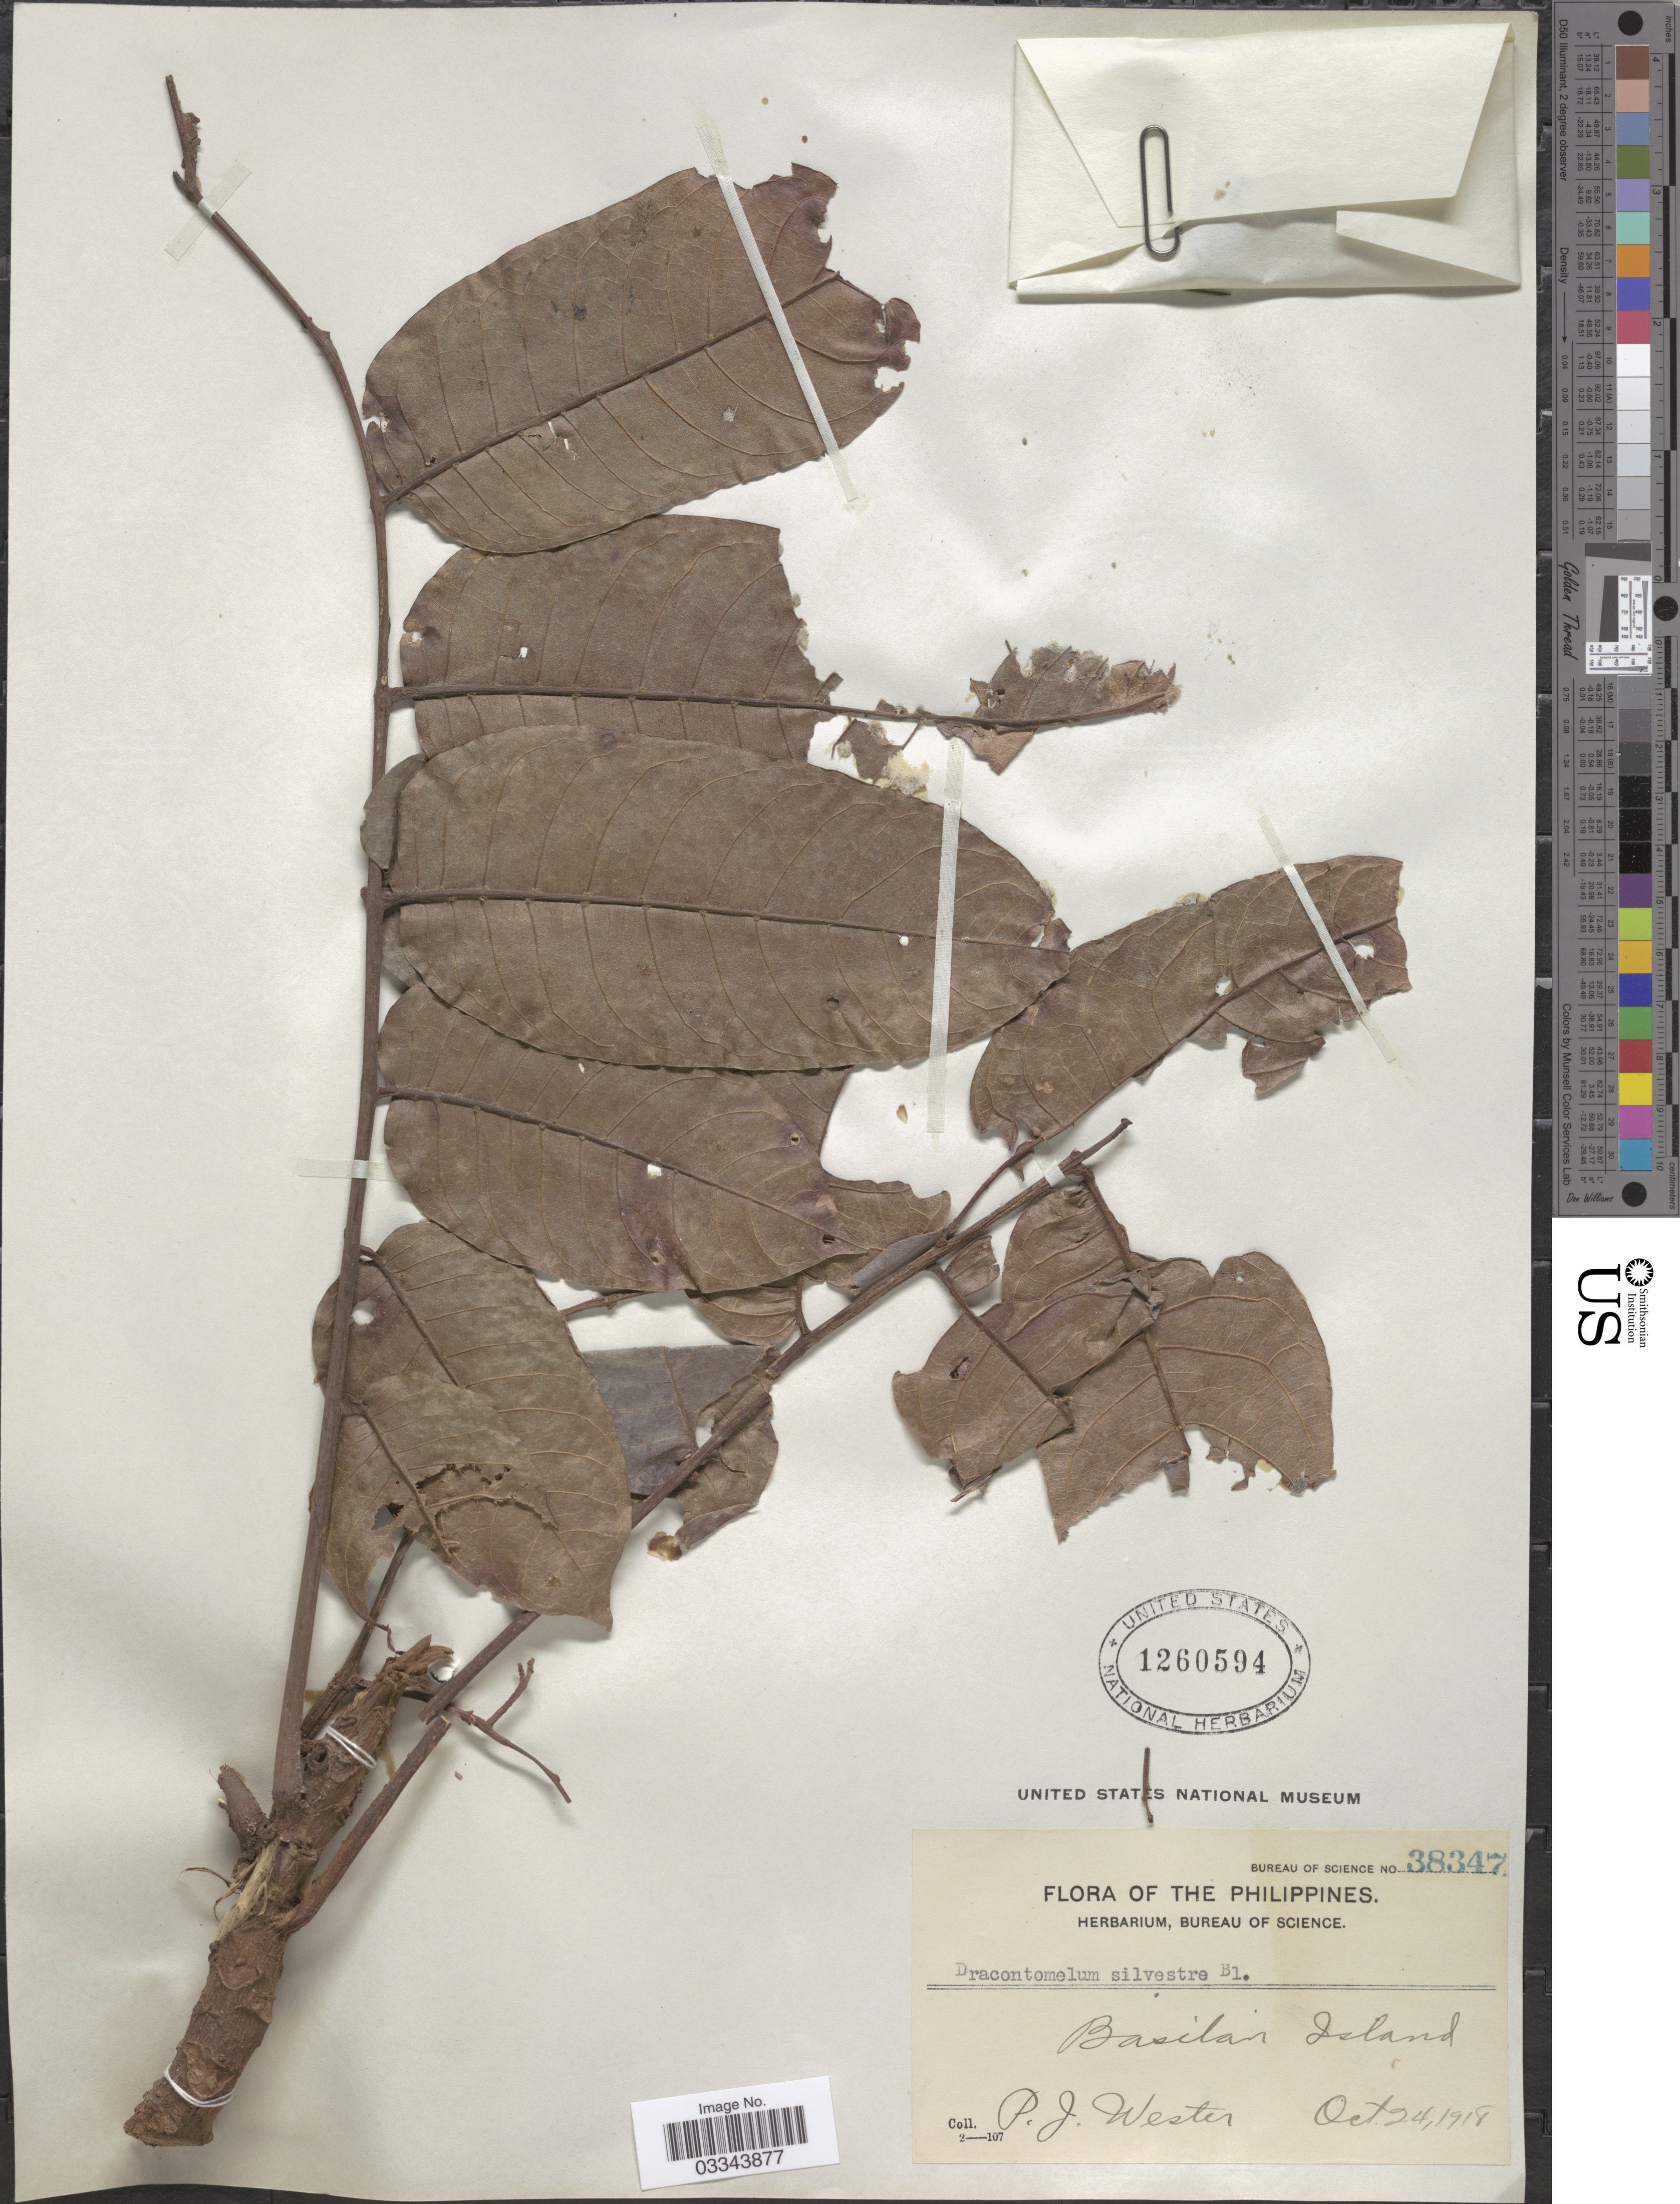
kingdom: Plantae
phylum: Tracheophyta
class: Magnoliopsida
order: Sapindales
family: Anacardiaceae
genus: Dracontomelon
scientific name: Dracontomelon sylvestre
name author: Blume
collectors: P. J. Wester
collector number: Bureau of Science 38347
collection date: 1918-10-24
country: Philippines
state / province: Muslim Mindanao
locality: Basilan Island.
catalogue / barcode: US 1260594